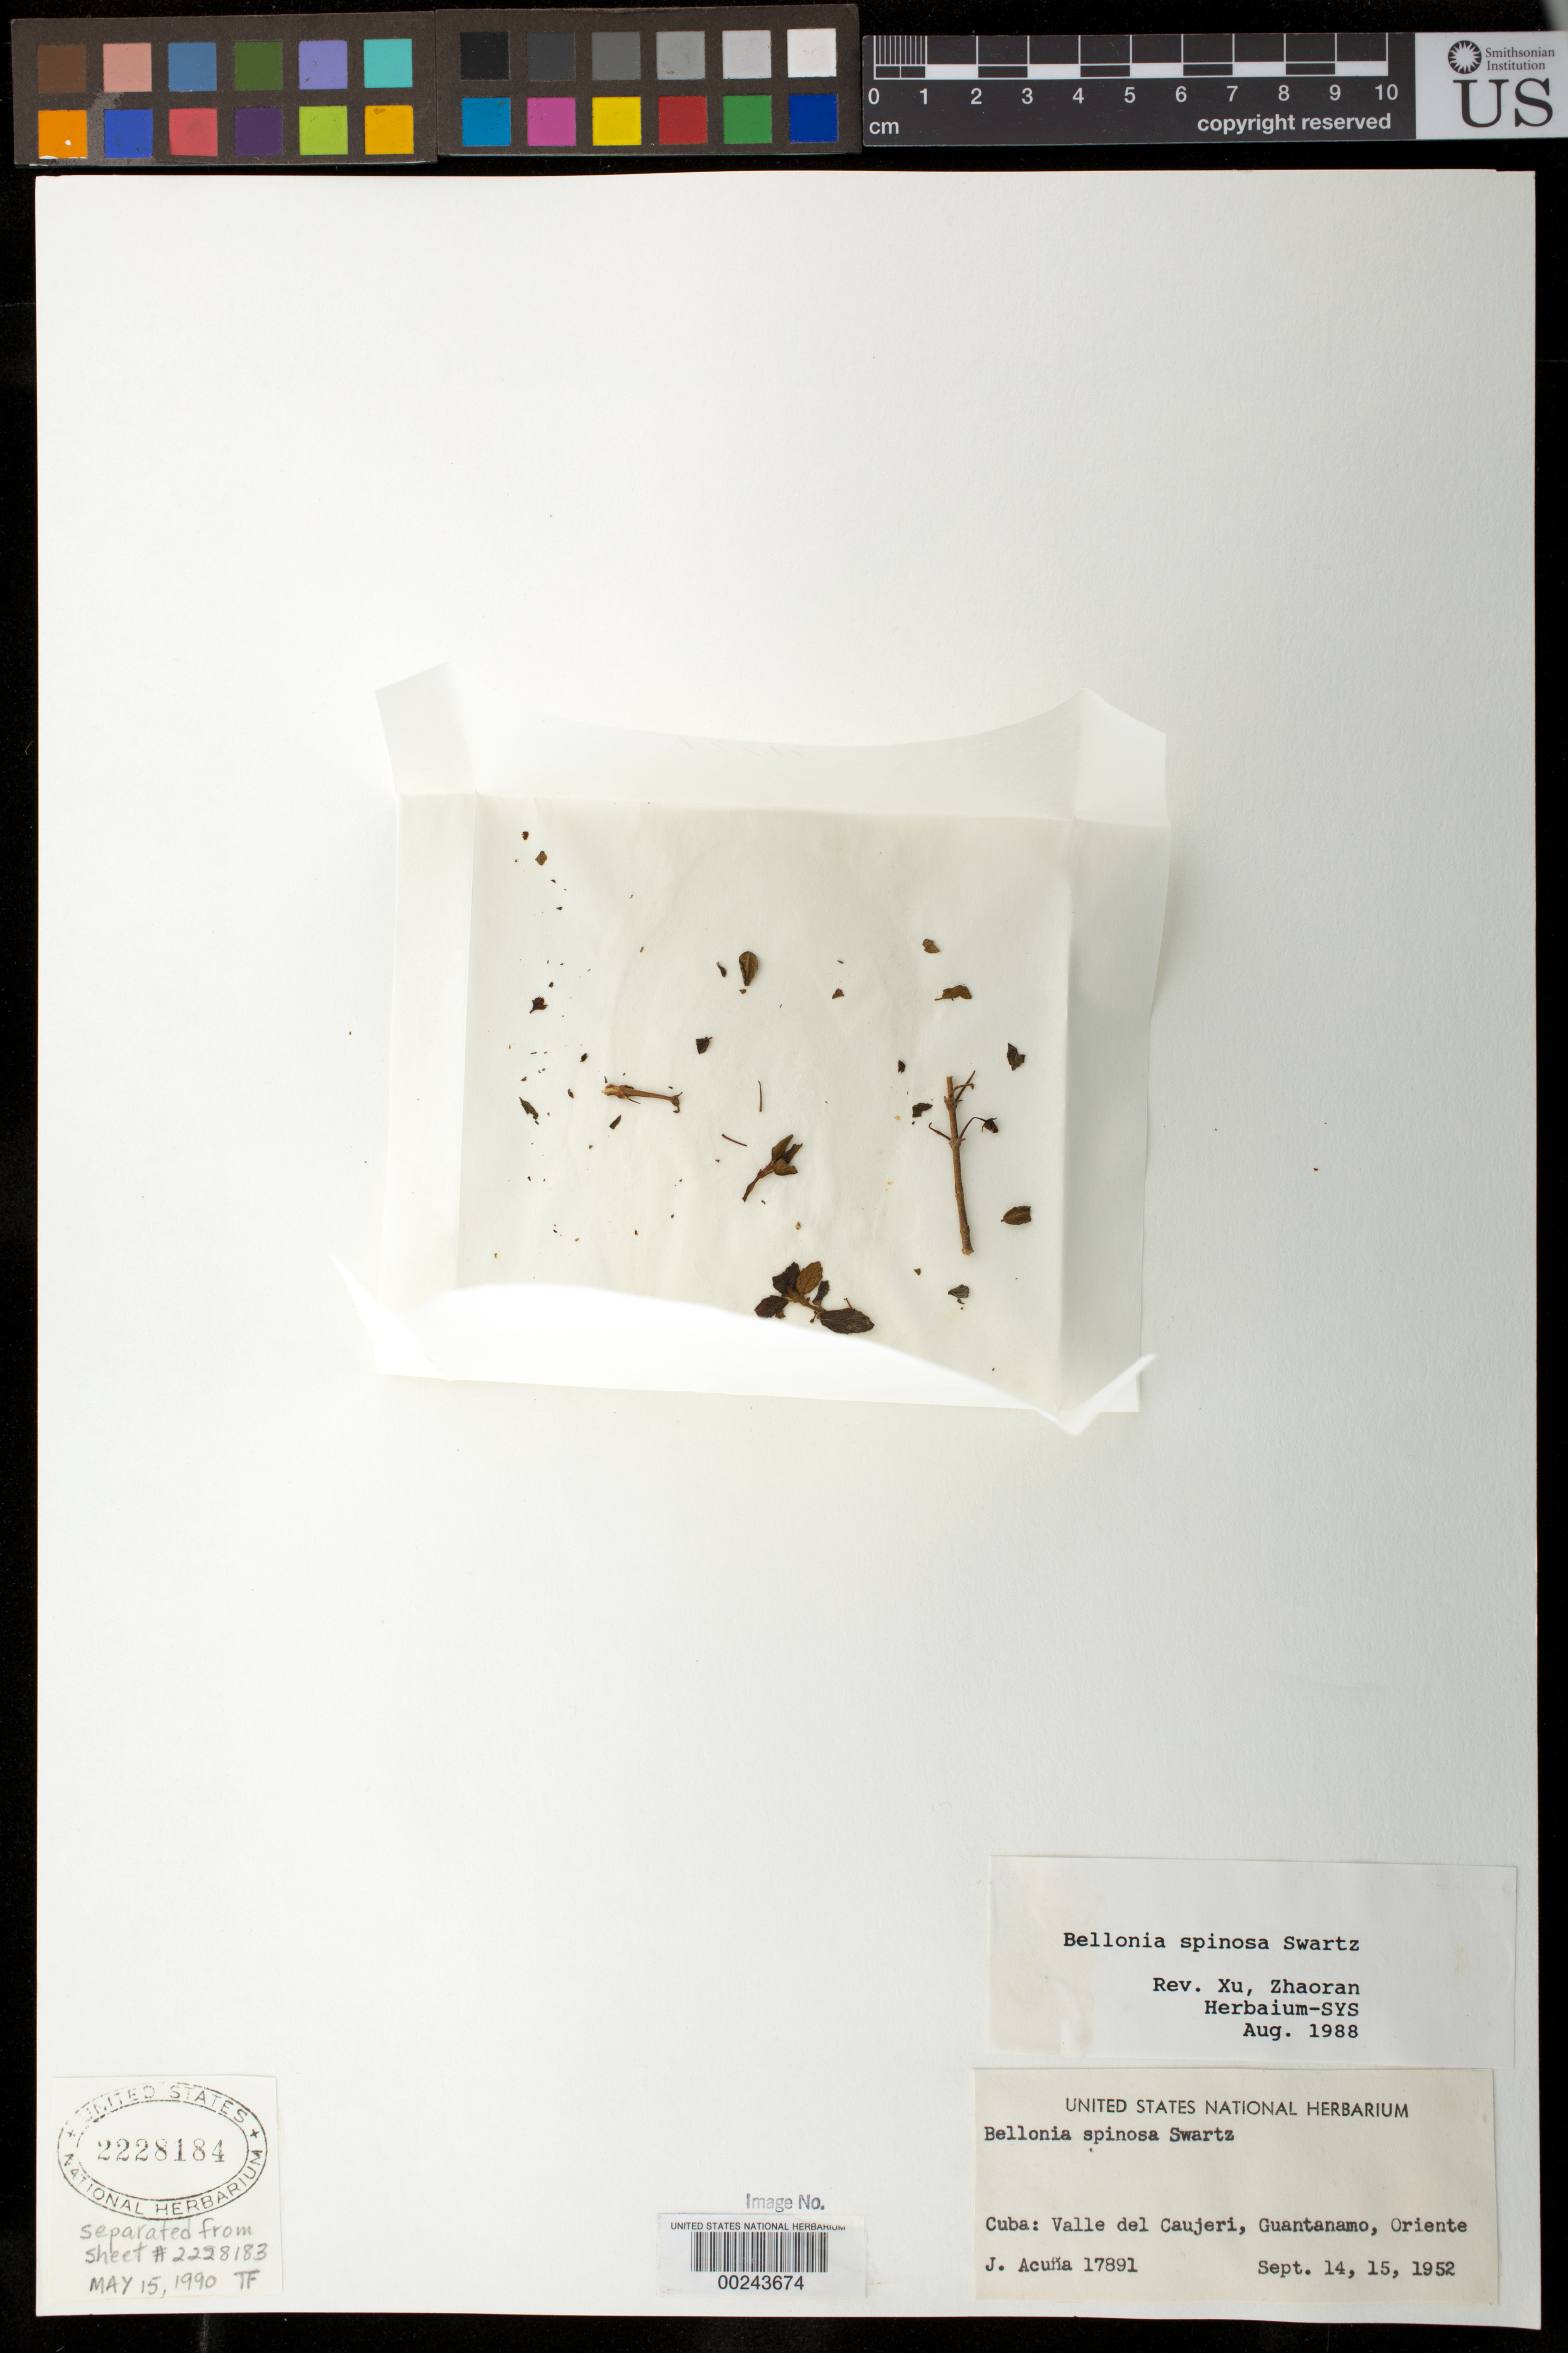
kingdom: Plantae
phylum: Tracheophyta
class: Magnoliopsida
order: Lamiales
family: Gesneriaceae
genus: Bellonia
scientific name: Bellonia spinosa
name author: Sw.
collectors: J. Acuña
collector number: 17891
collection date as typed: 14-15 Sep 1952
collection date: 1952-09-14/1952-09-15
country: Cuba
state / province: Oriente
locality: Valle del Caujeri, Guantanamo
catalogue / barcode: US 2228184